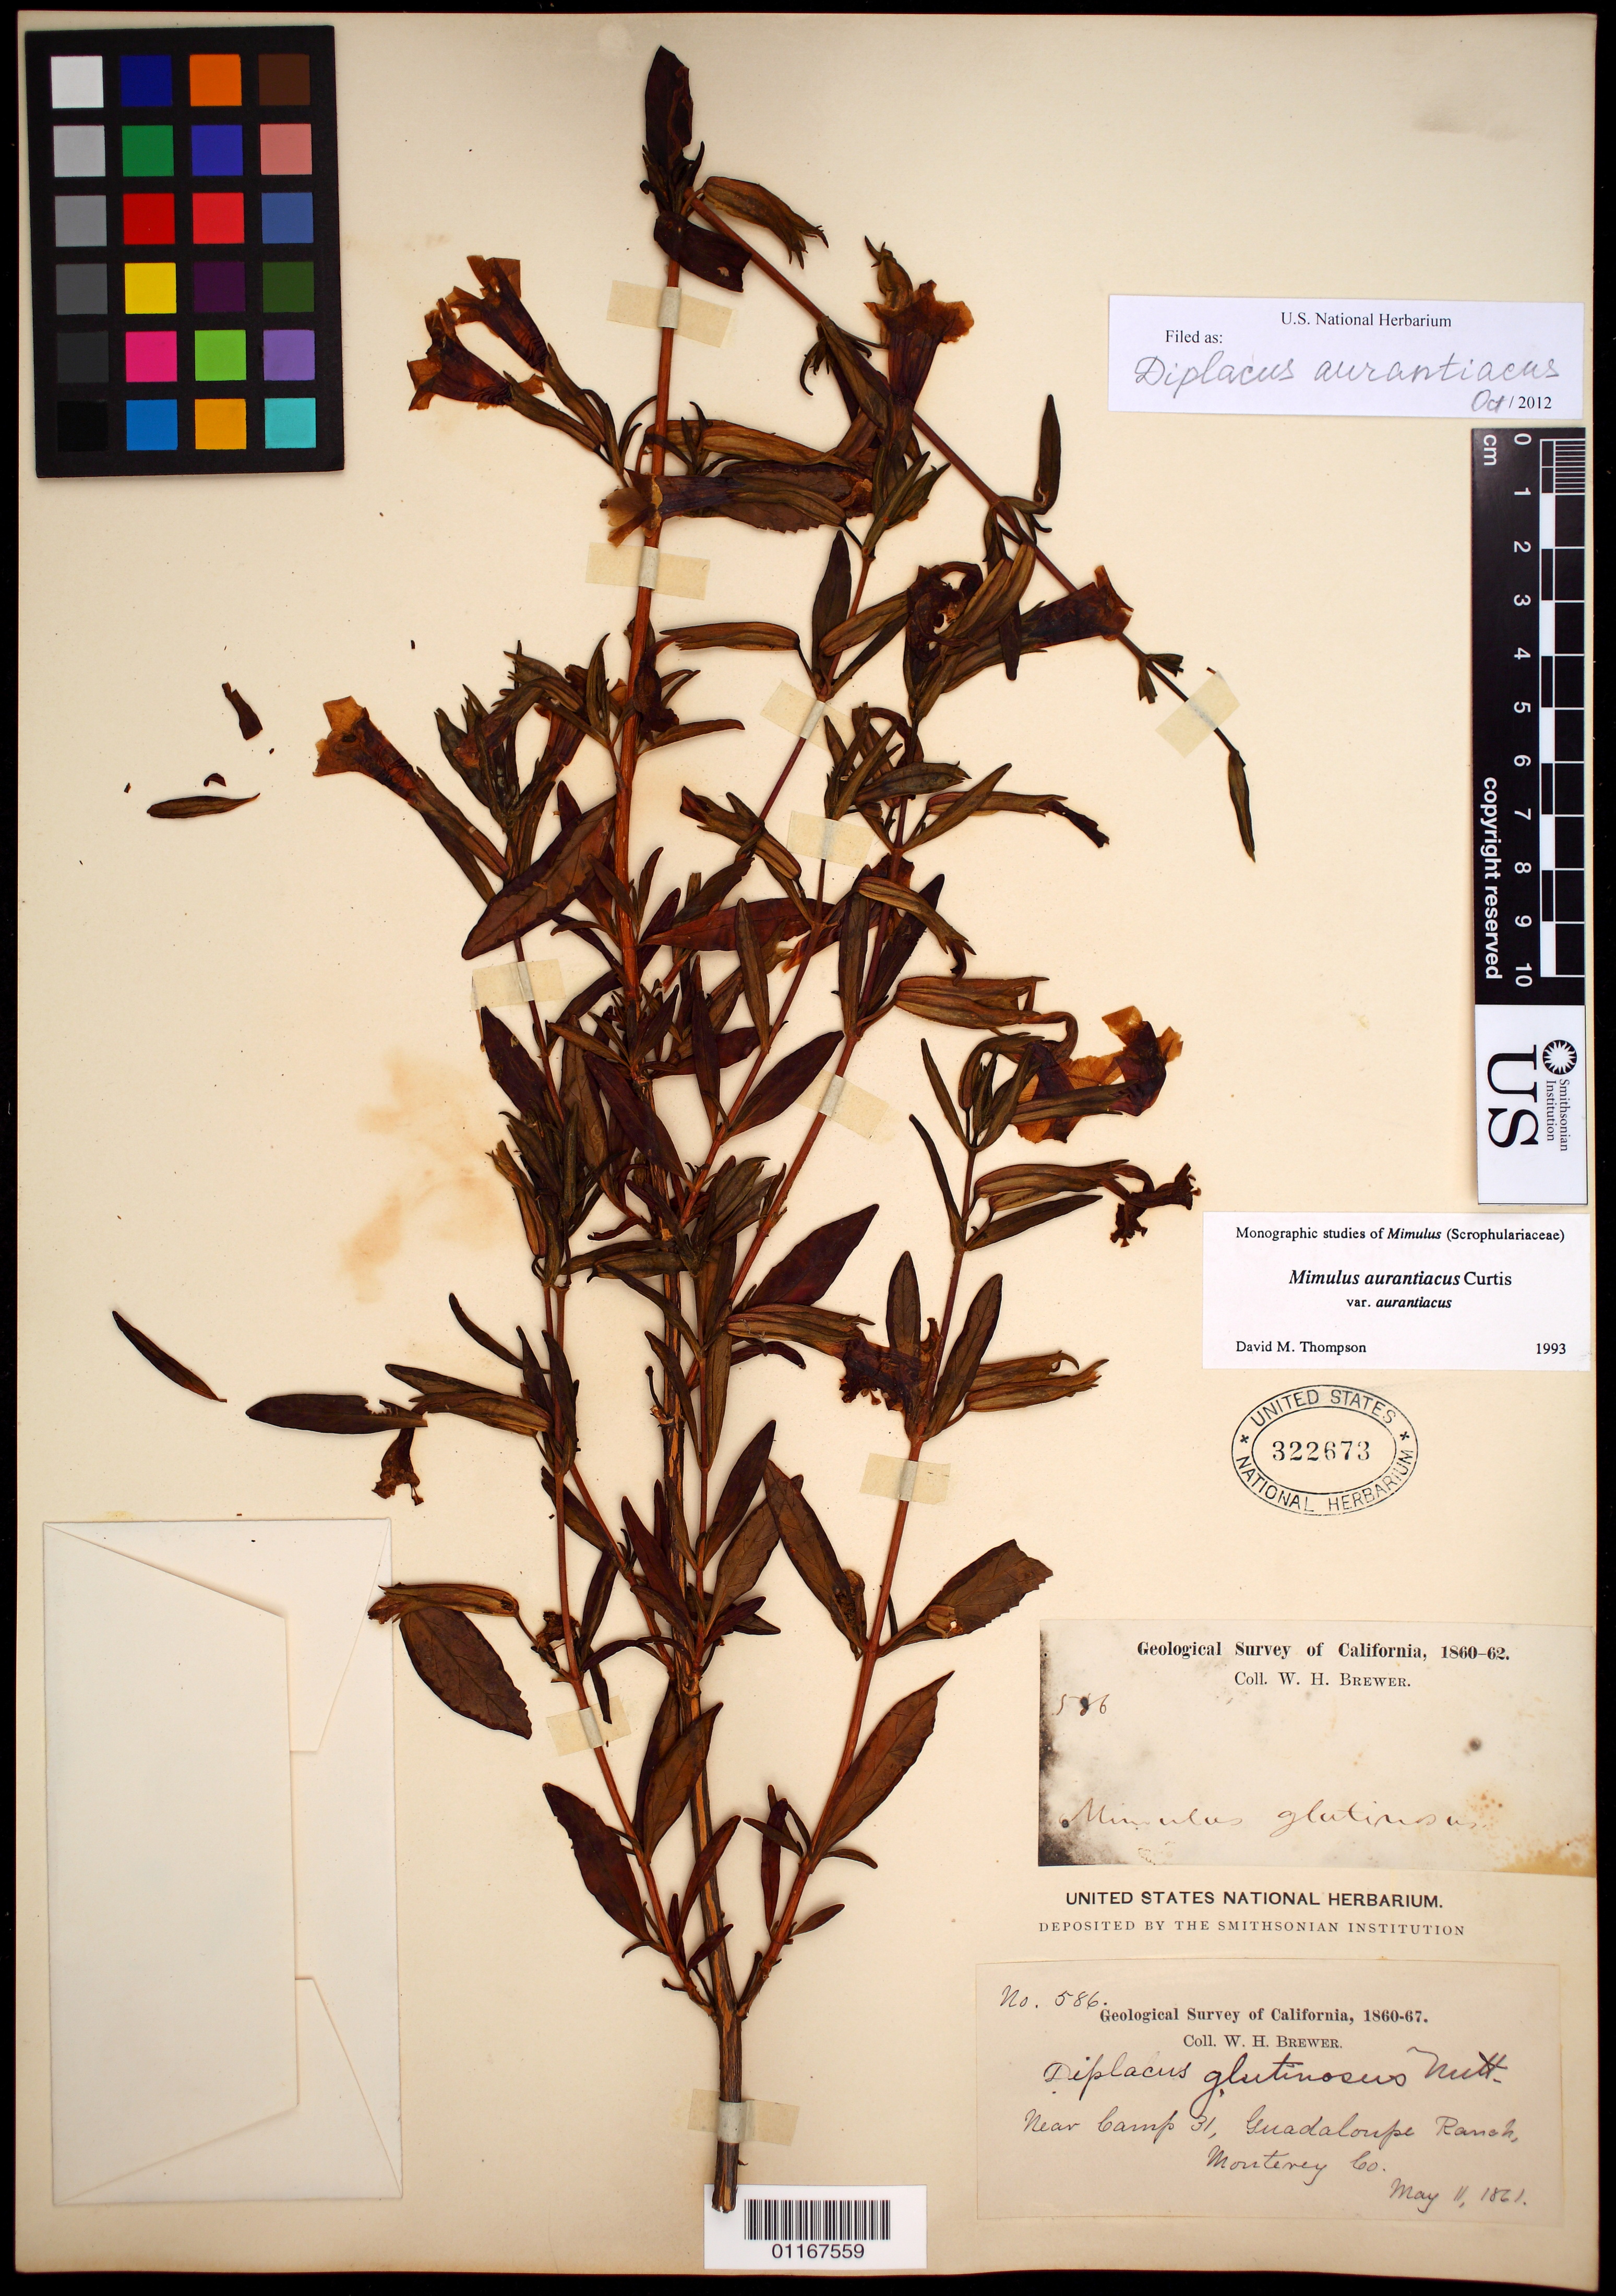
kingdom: Plantae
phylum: Tracheophyta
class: Magnoliopsida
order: Lamiales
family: Phrymaceae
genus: Diplacus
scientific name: Diplacus aurantiacus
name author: (Curtis) Jeps.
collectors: W. H. Brewer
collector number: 586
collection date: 1861-05-11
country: United States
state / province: California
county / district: Monterey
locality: near Camp31, Guadaloupe Ranch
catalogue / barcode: US 322673